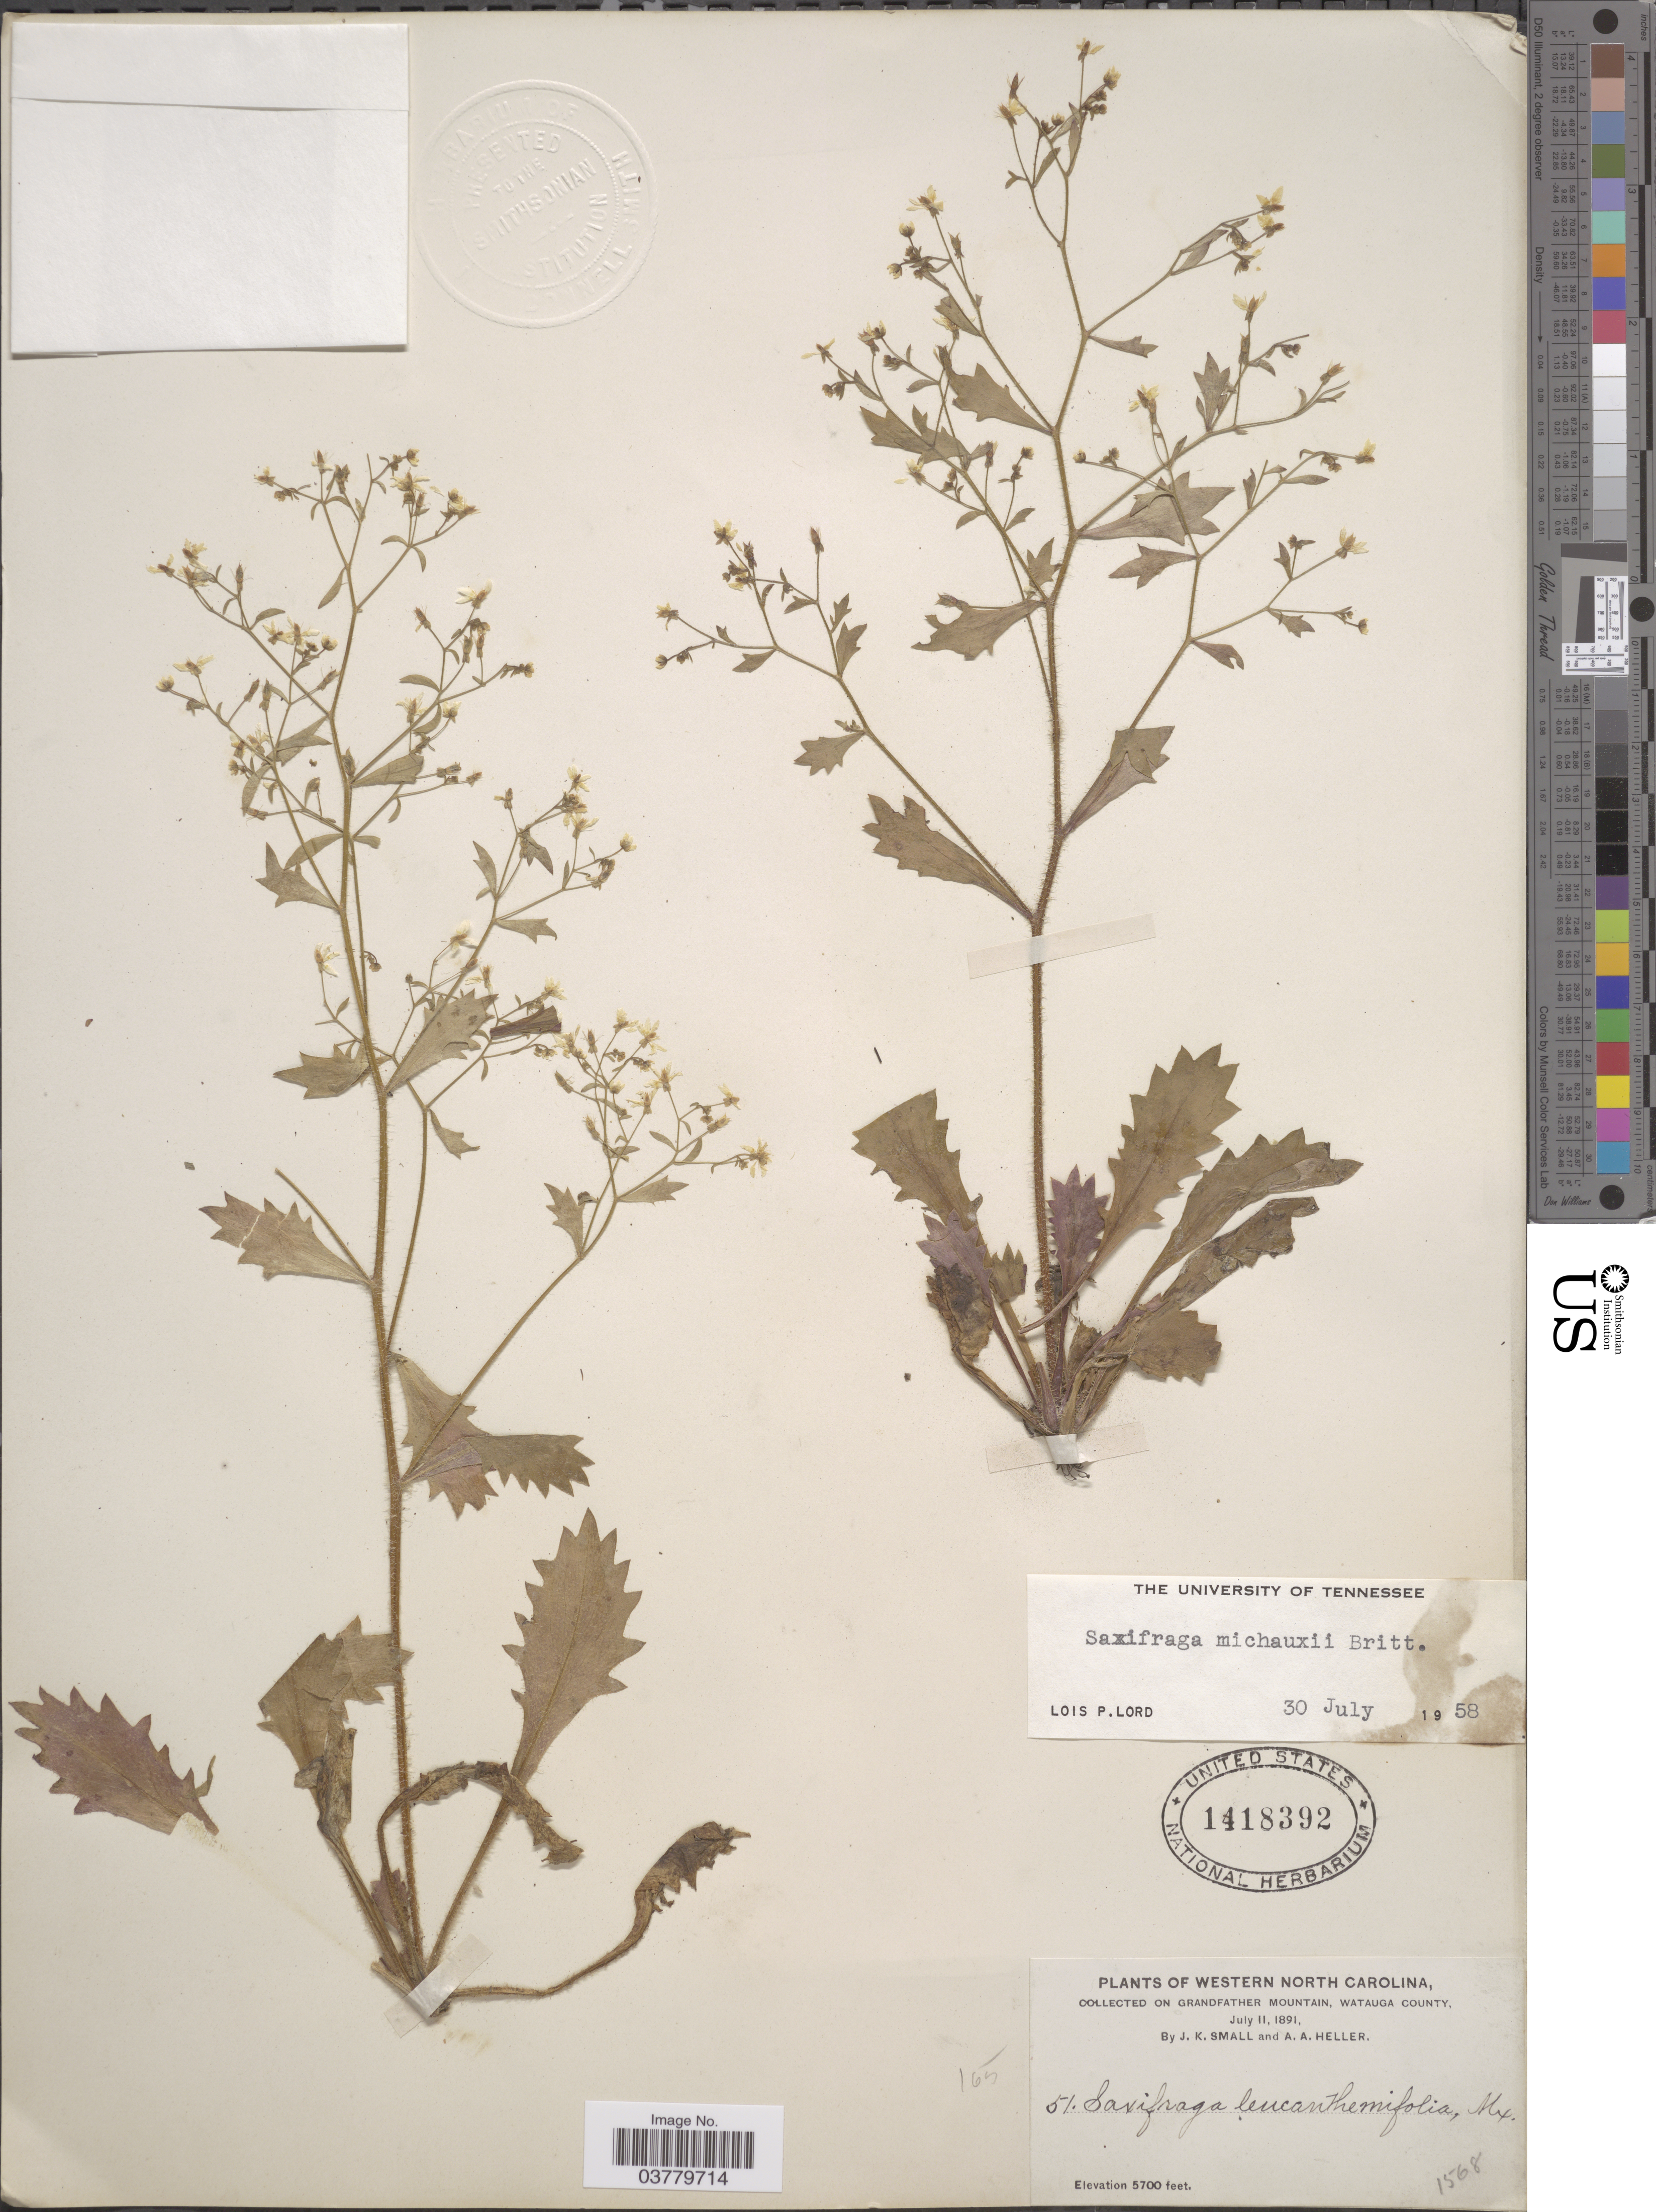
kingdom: Plantae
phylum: Tracheophyta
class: Magnoliopsida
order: Saxifragales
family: Saxifragaceae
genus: Micranthes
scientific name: Micranthes petiolaris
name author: (Raf.) Bush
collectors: J. K. Small & A. A. Heller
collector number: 51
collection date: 1891-07-11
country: United States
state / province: North Carolina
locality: Western North Carolina. On Grandfather Mountain, Watauga County.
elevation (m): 1737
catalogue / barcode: US 1418392